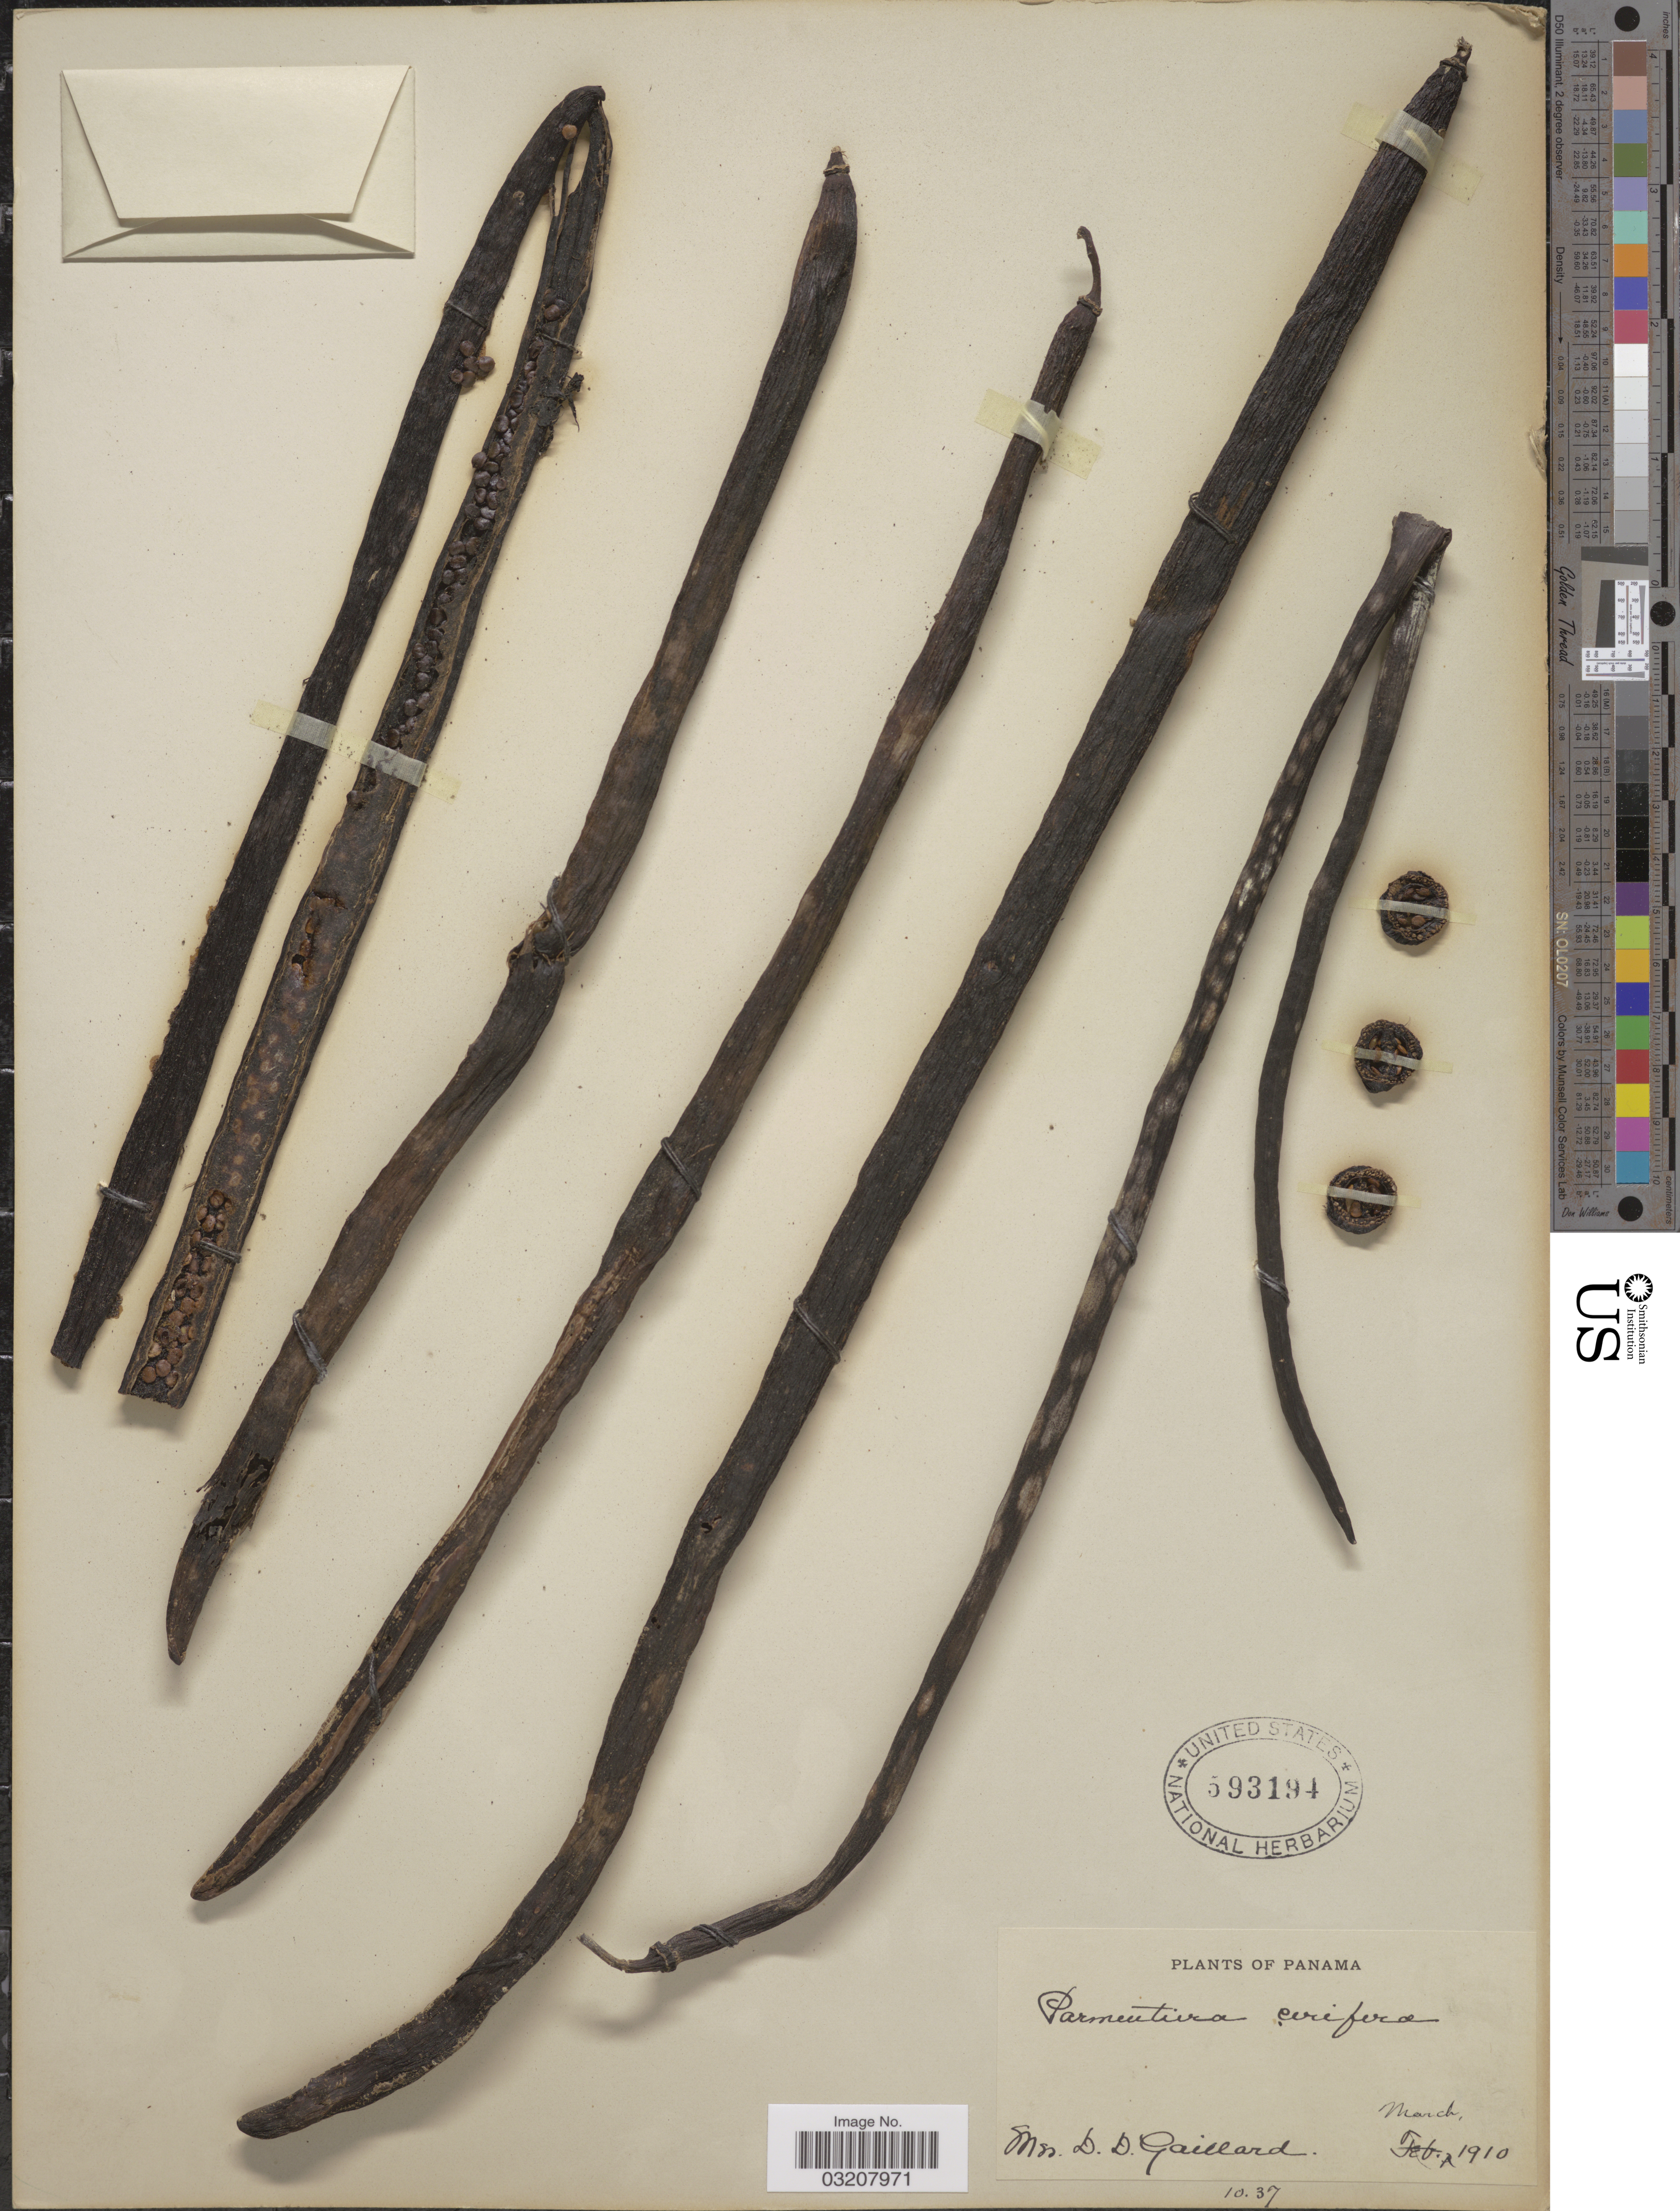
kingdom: Plantae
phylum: Tracheophyta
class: Magnoliopsida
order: Lamiales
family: Bignoniaceae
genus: Parmentiera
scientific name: Parmentiera cereifera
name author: Seem.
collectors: D. Gaillard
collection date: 1910-03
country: Panama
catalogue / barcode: US 593194